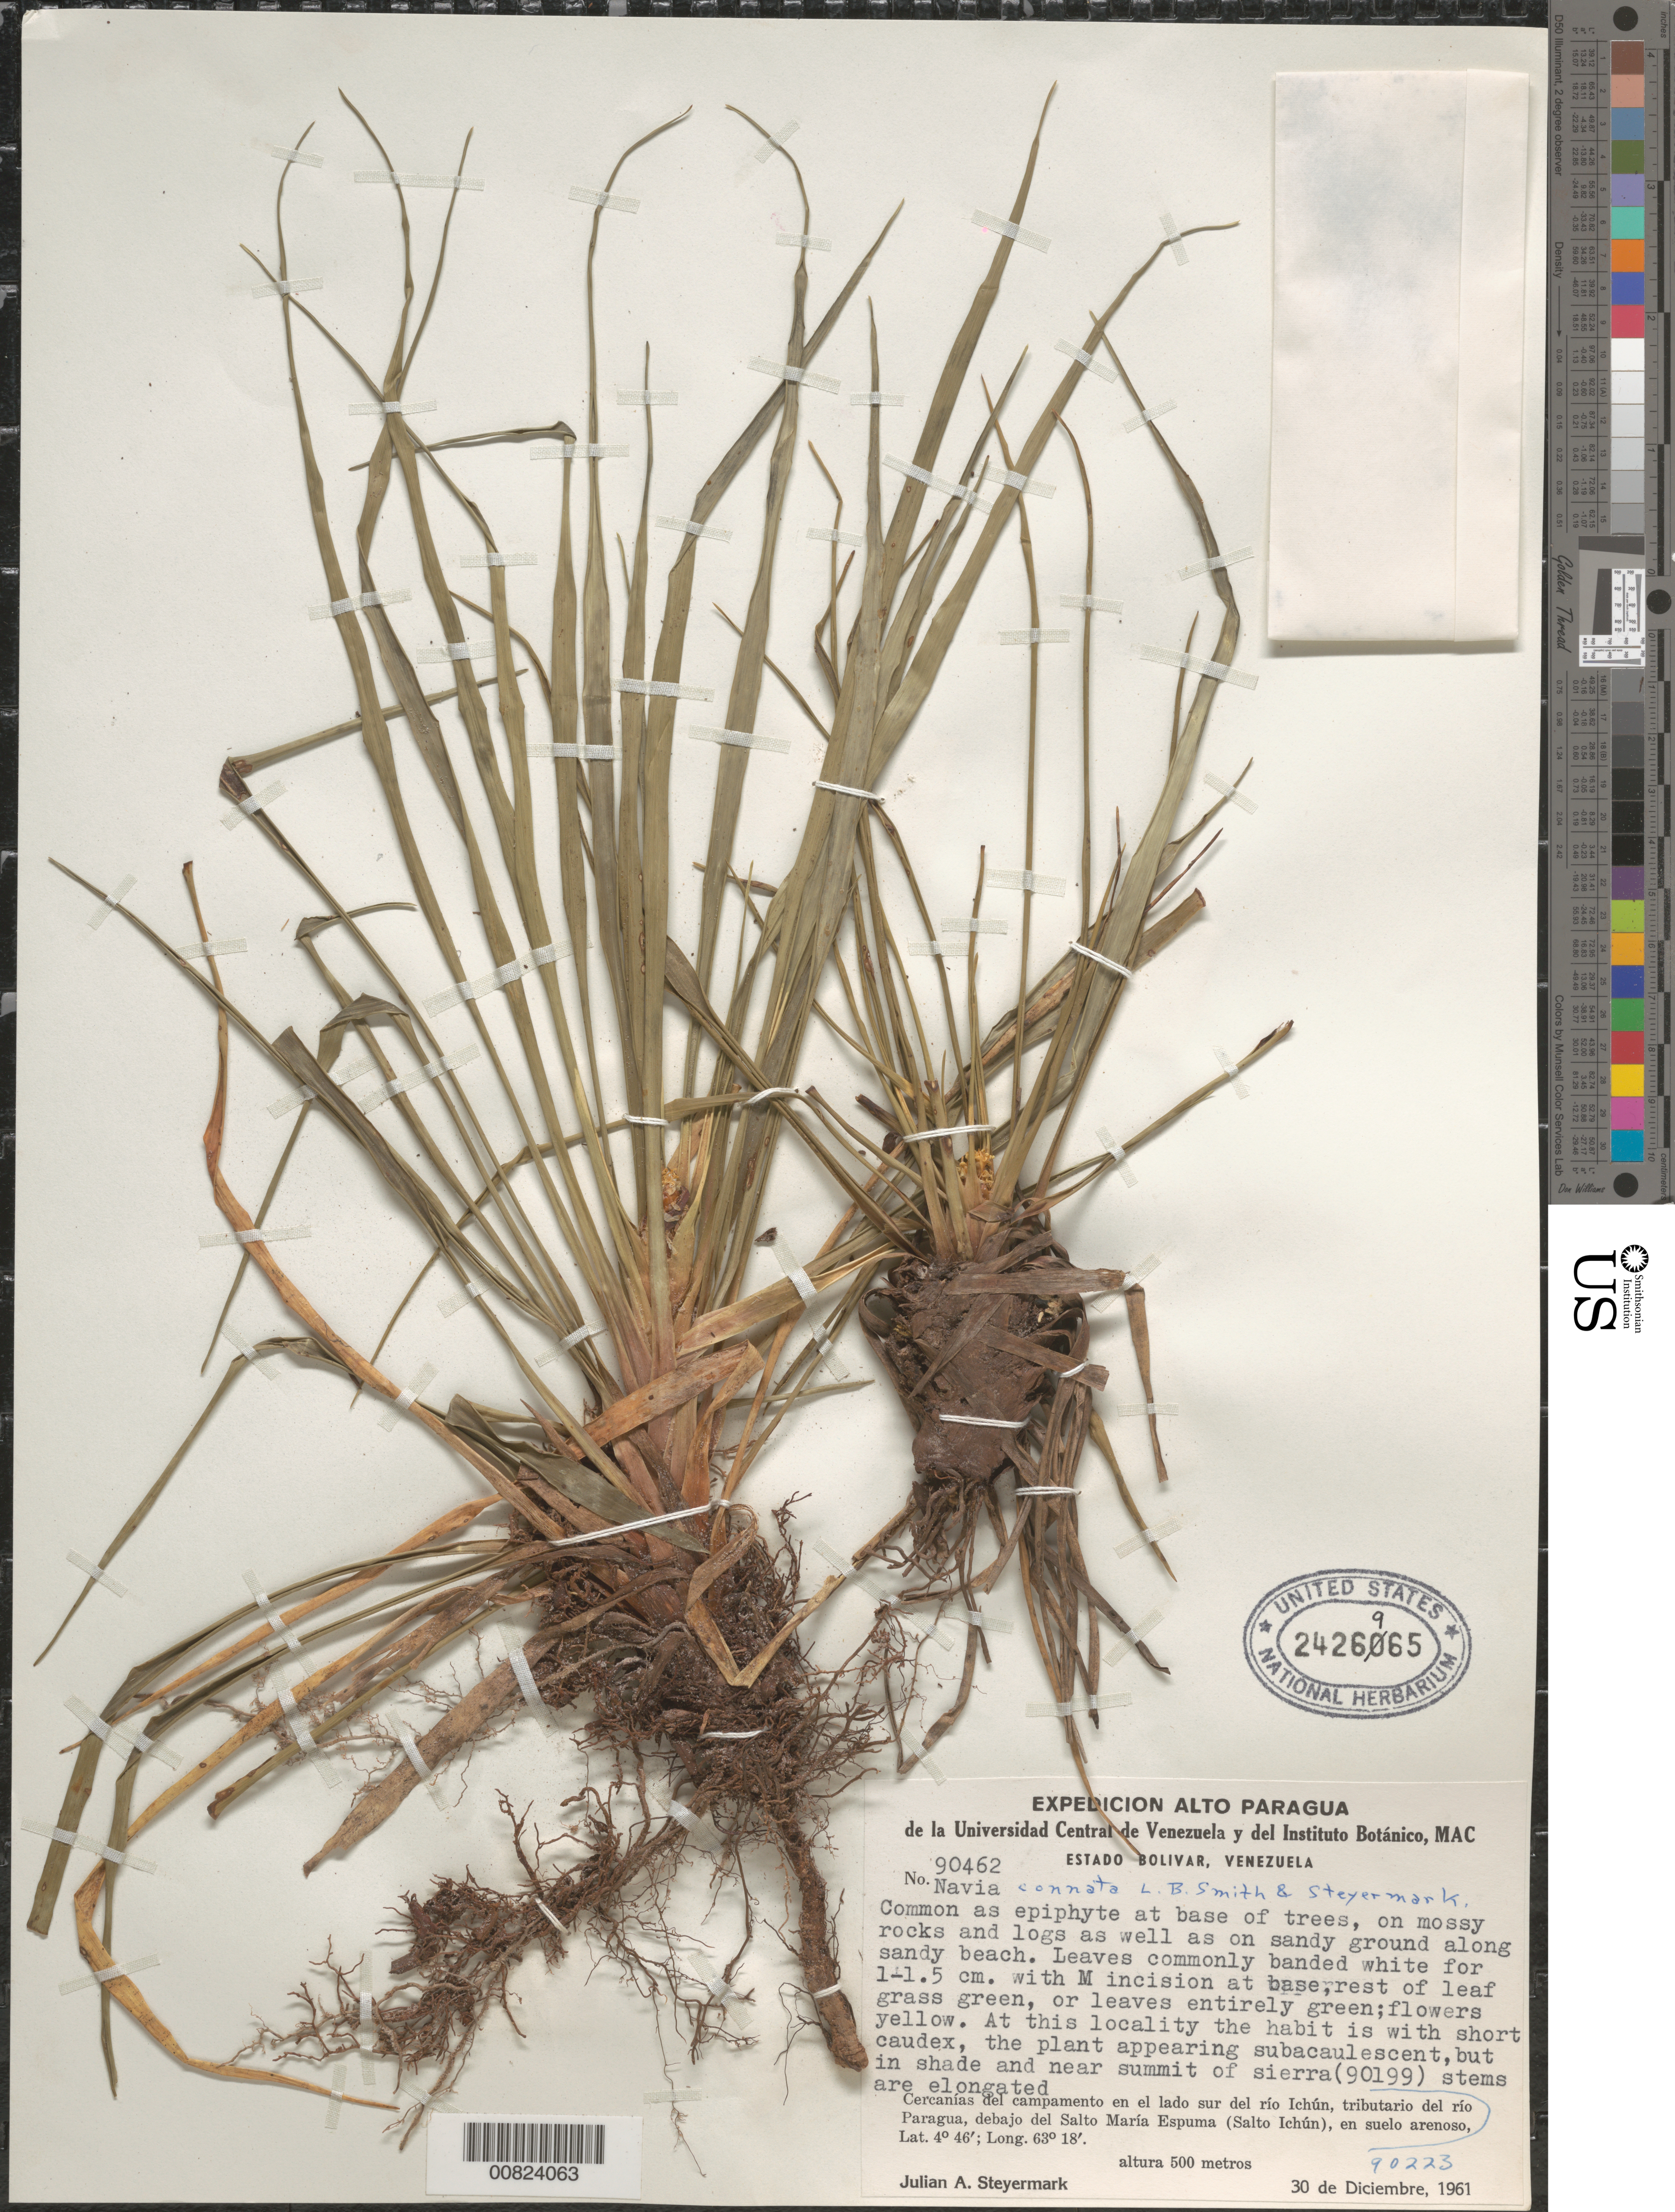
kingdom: Plantae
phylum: Tracheophyta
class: Liliopsida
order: Poales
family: Bromeliaceae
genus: Navia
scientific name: Navia connata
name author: L.B. Sm. & Steyerm.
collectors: J. Steyermark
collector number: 90462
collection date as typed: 30-Dec-61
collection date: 1961-12-30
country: Venezuela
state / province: Bolívar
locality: Sierra Ichún: Salto María Espuma (Salto Ichún) del Río Ichún (tributary of río Paragua)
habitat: On mossy rocks and logs as well as on sandy ground along sandy beach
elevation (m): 500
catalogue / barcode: US 2426965